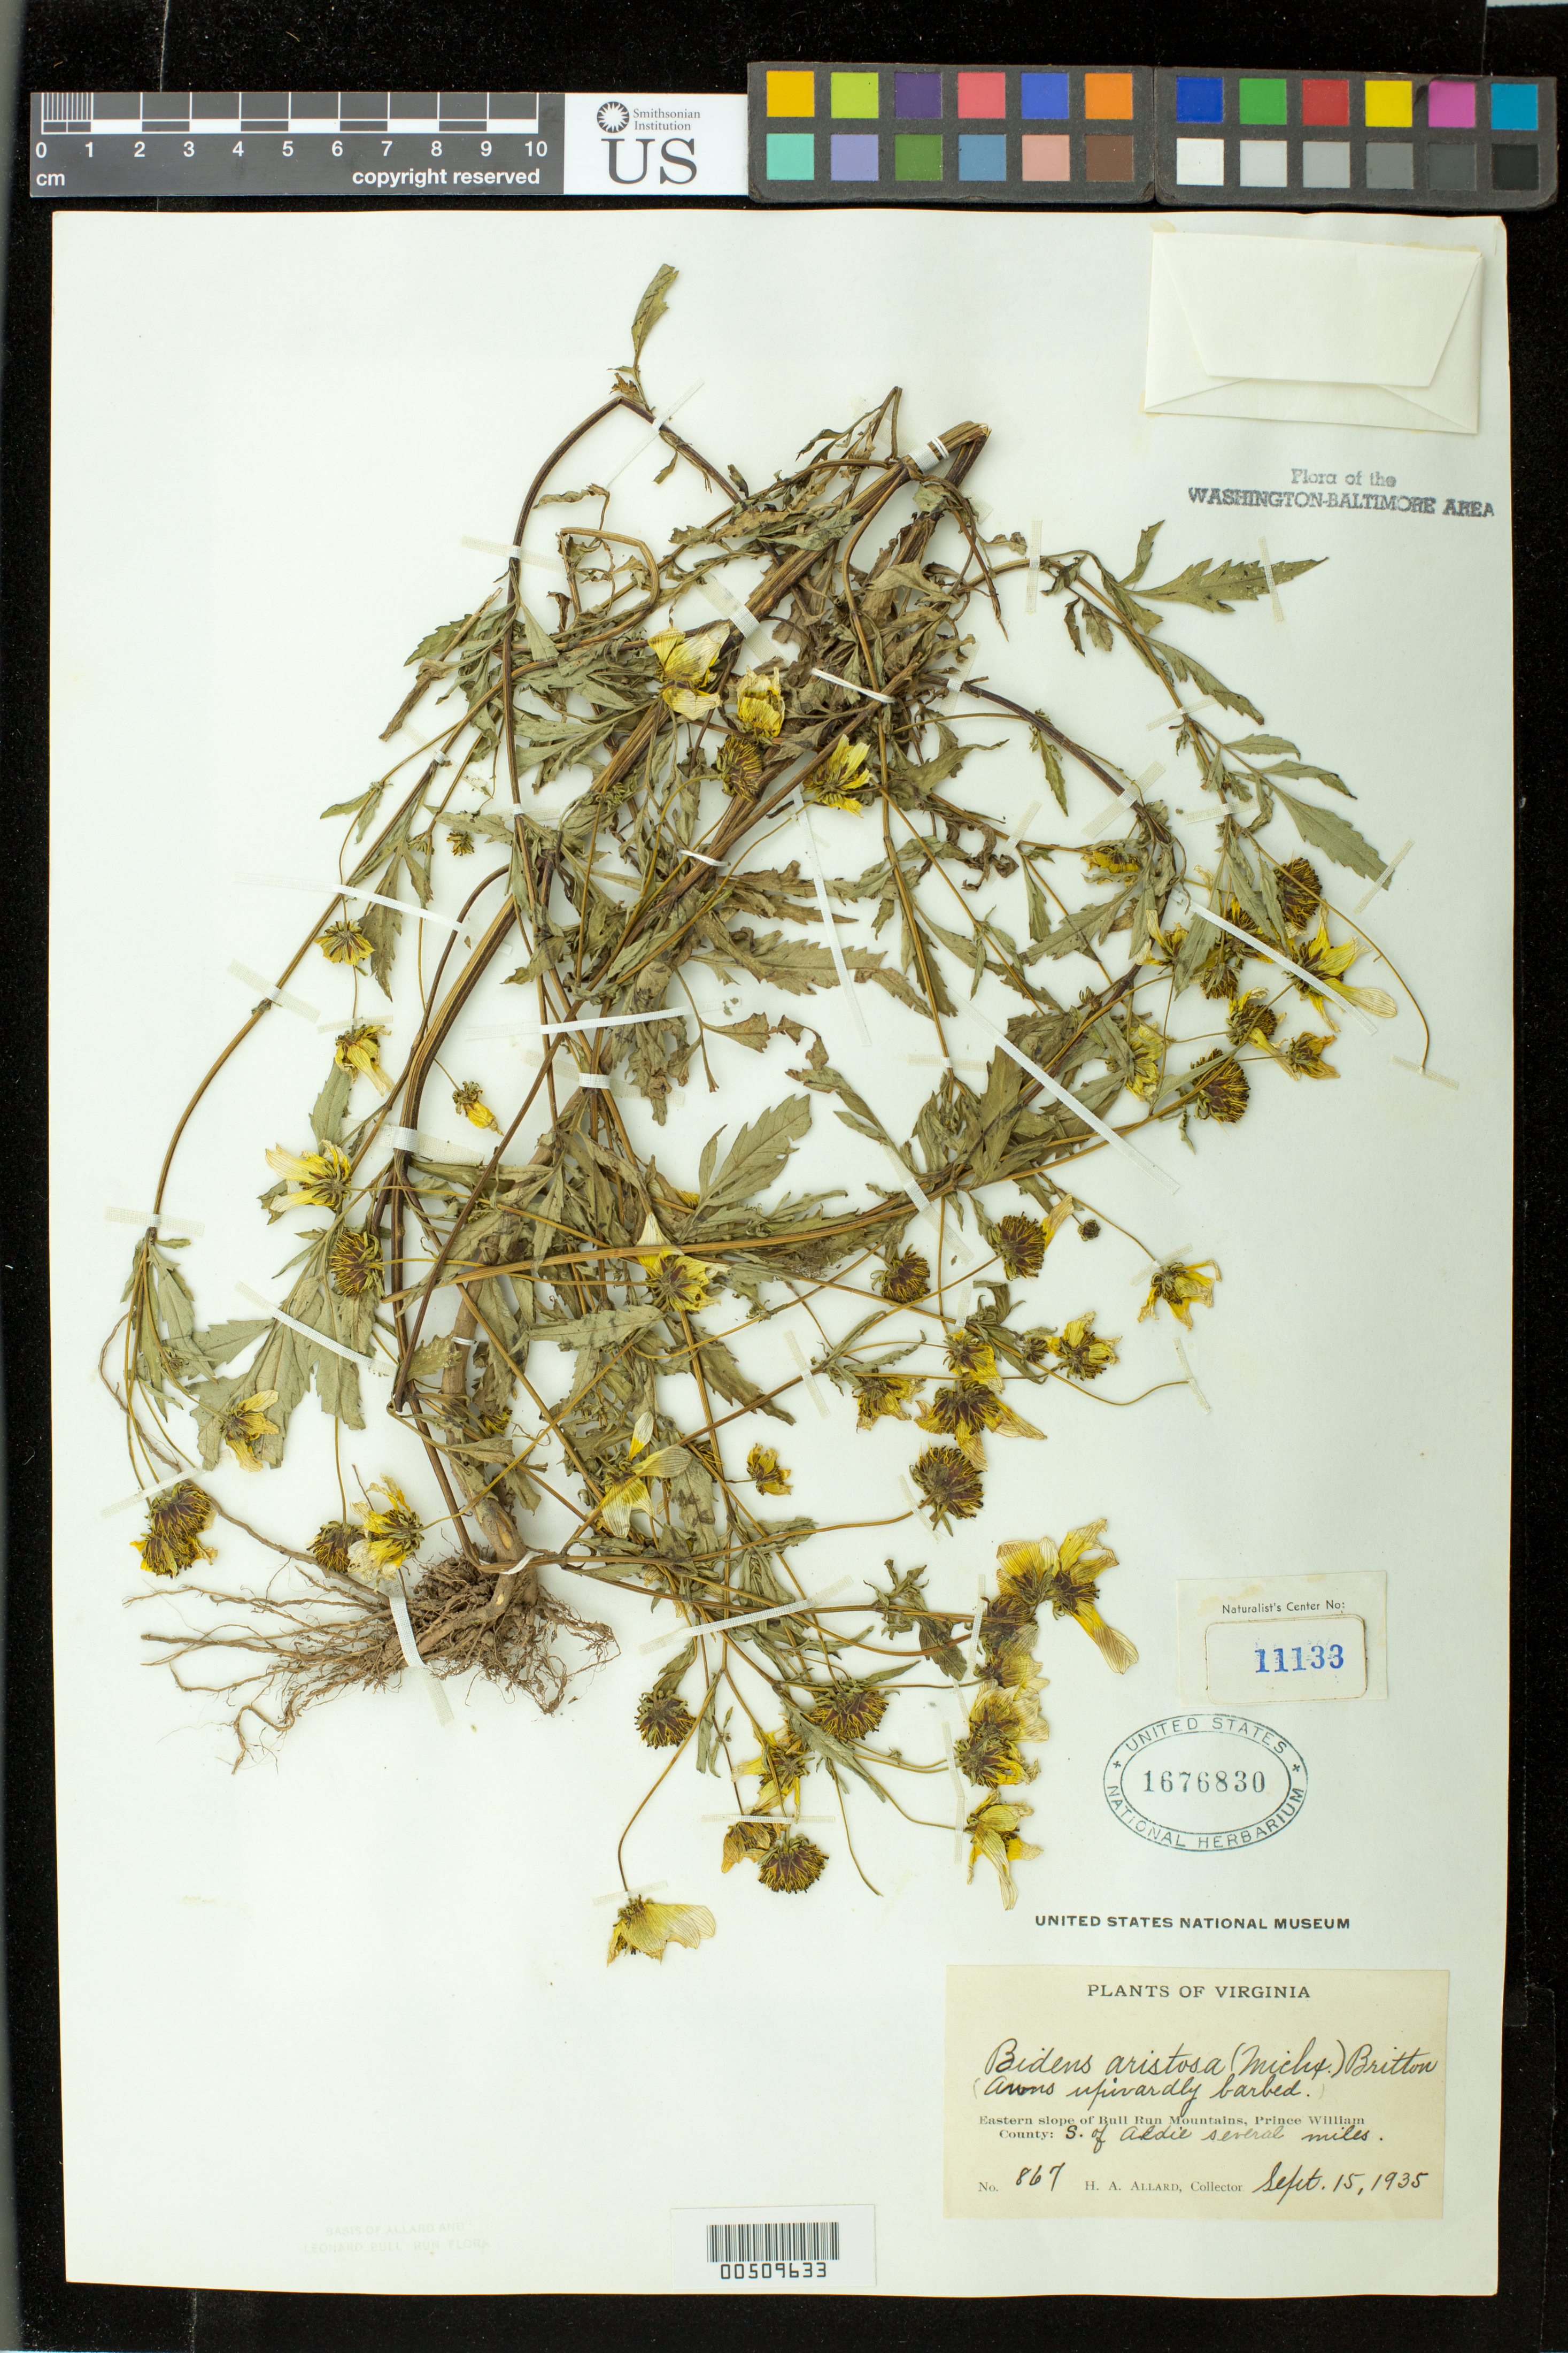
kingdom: Plantae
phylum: Tracheophyta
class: Magnoliopsida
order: Asterales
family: Asteraceae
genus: Bidens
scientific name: Bidens aristosa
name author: (Michx.) Britton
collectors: H. A. Allard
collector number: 867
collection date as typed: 15 Sep 1935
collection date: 1935-09-15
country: United States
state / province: Virginia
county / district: Prince William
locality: Bull Run Mts., S of Aldie Several Miles Bull Run Mts.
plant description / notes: Specimens returned from Naturalist Center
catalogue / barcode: US 1676830